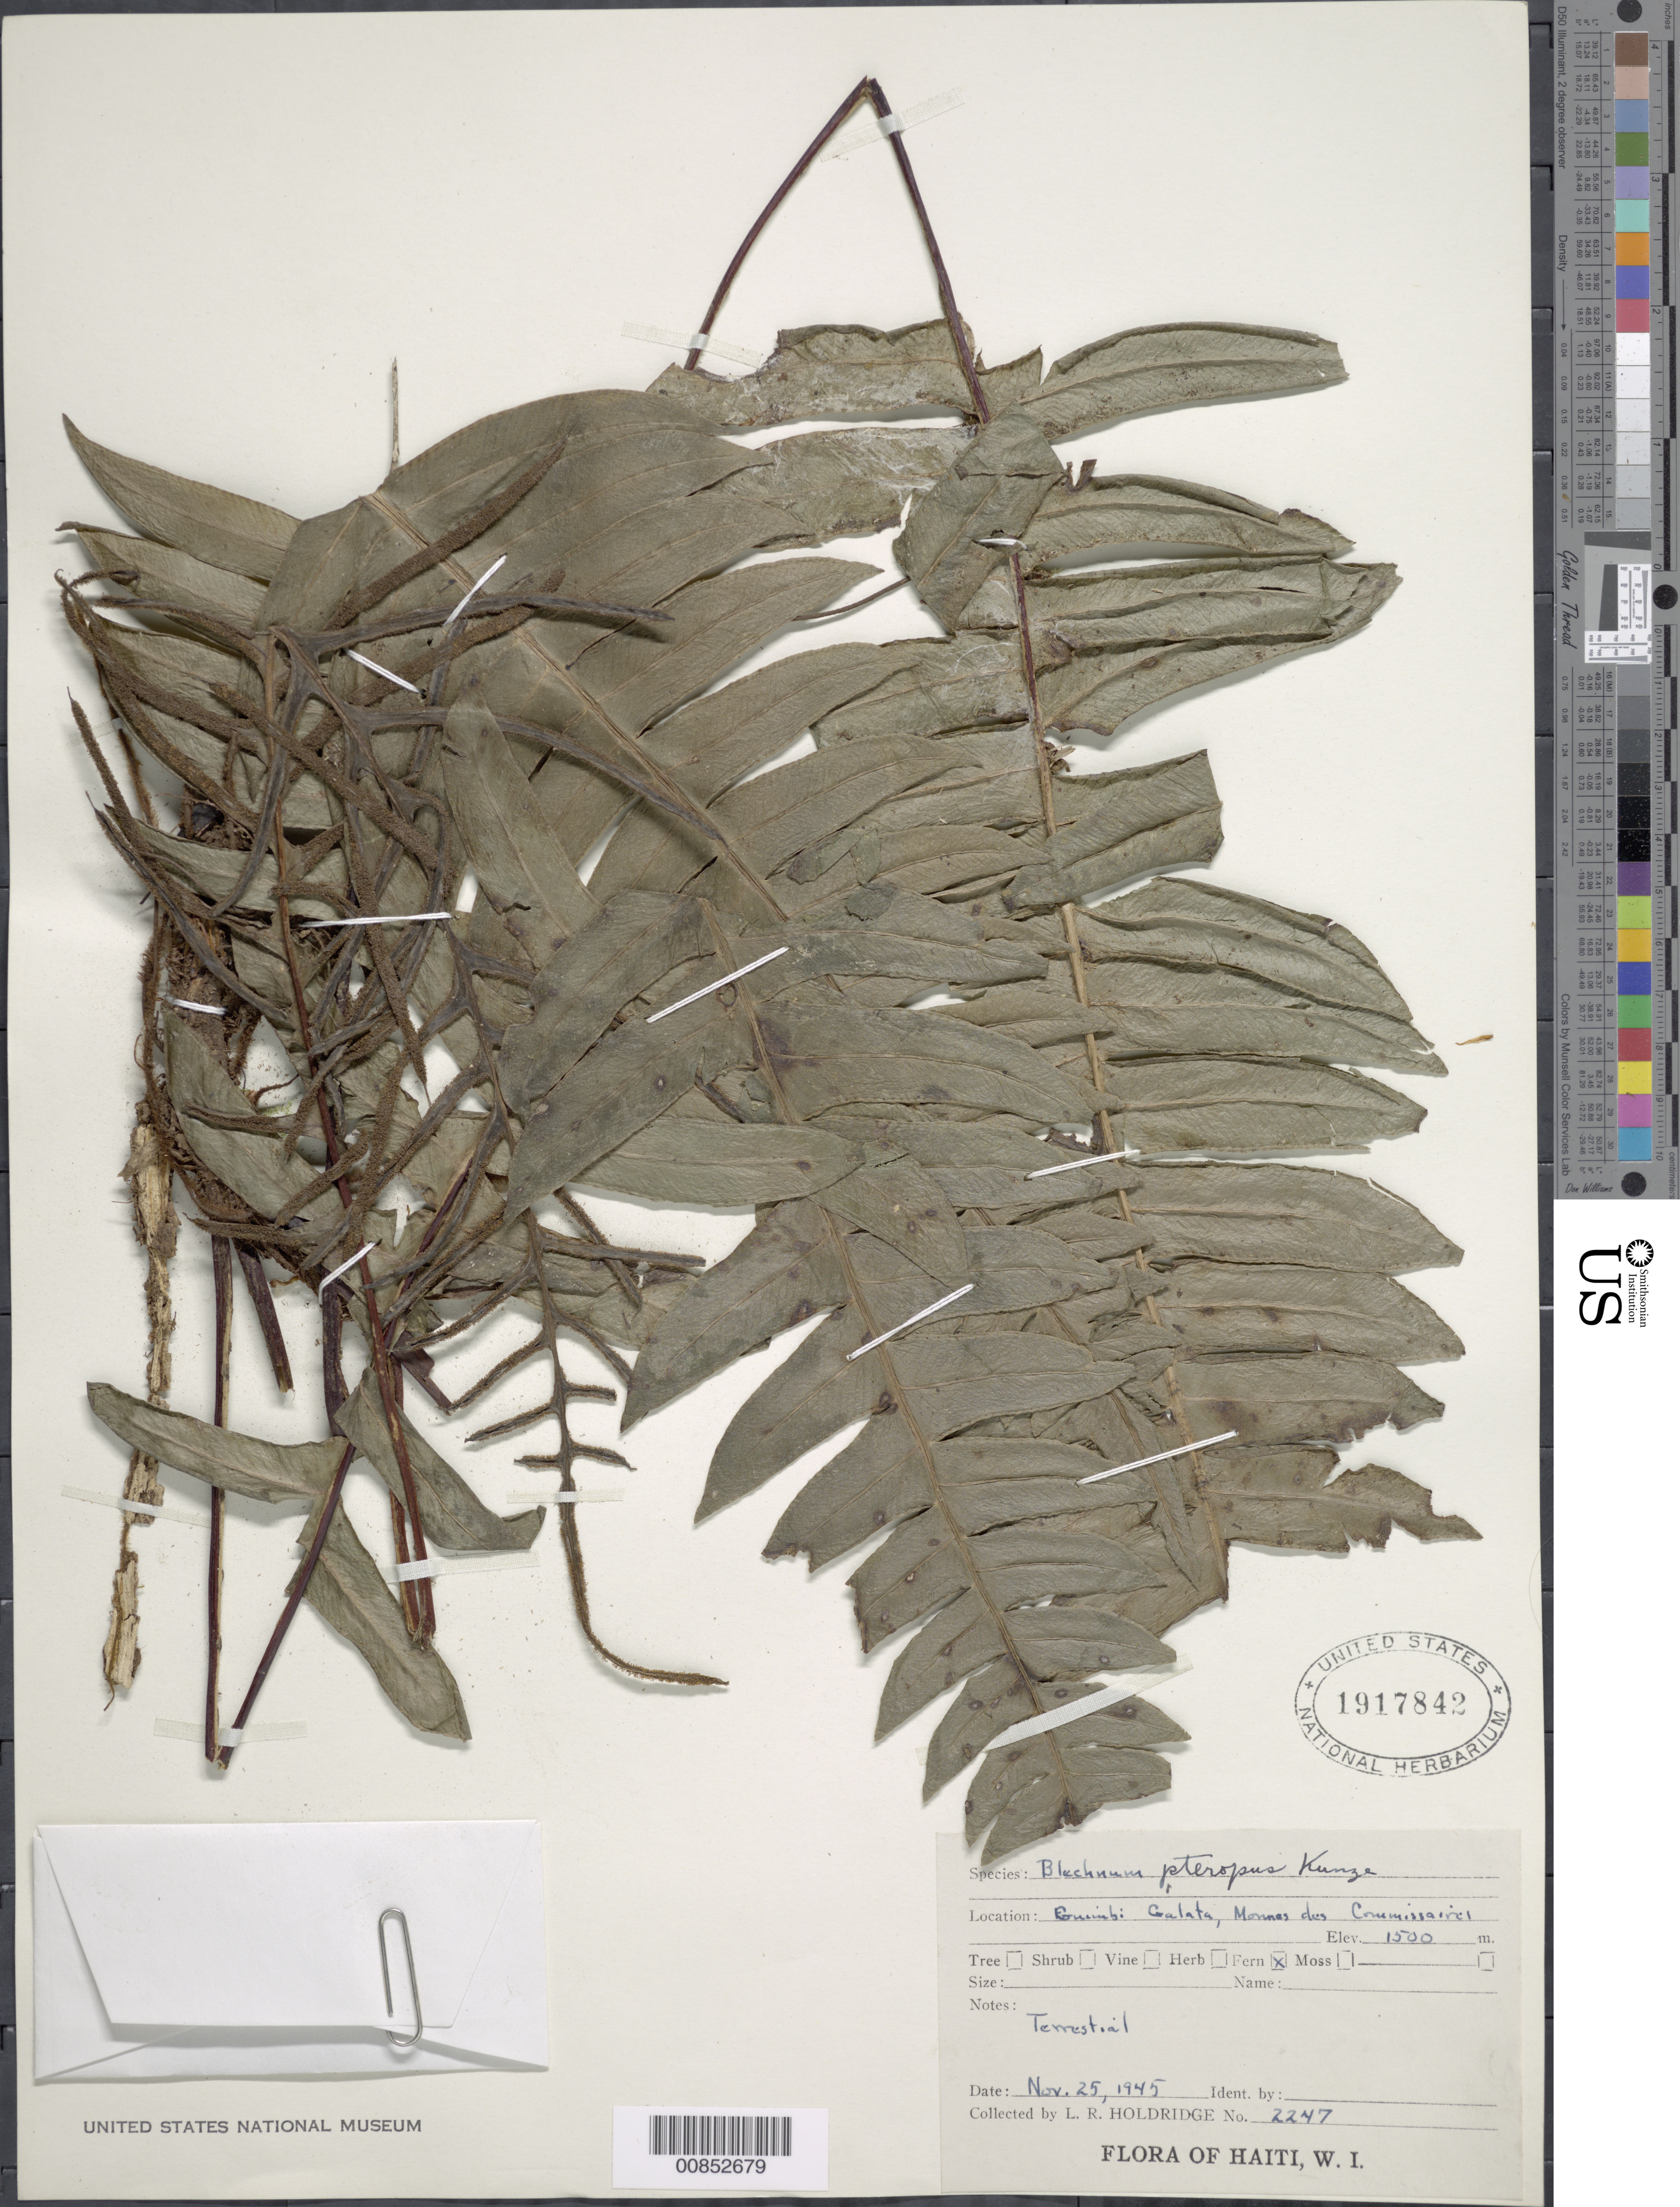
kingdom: Plantae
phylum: Tracheophyta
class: Polypodiopsida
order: Polypodiales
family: Blechnaceae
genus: Blechnum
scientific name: Blechnum exaltatum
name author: (Fée) Duek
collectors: L. Holdridge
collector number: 2247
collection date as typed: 25 Nov 1945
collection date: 1945-11-25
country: Haiti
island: Hispaniola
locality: Guimbi Galata, Mornes des Commissaires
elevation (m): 1500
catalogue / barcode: US 1917842